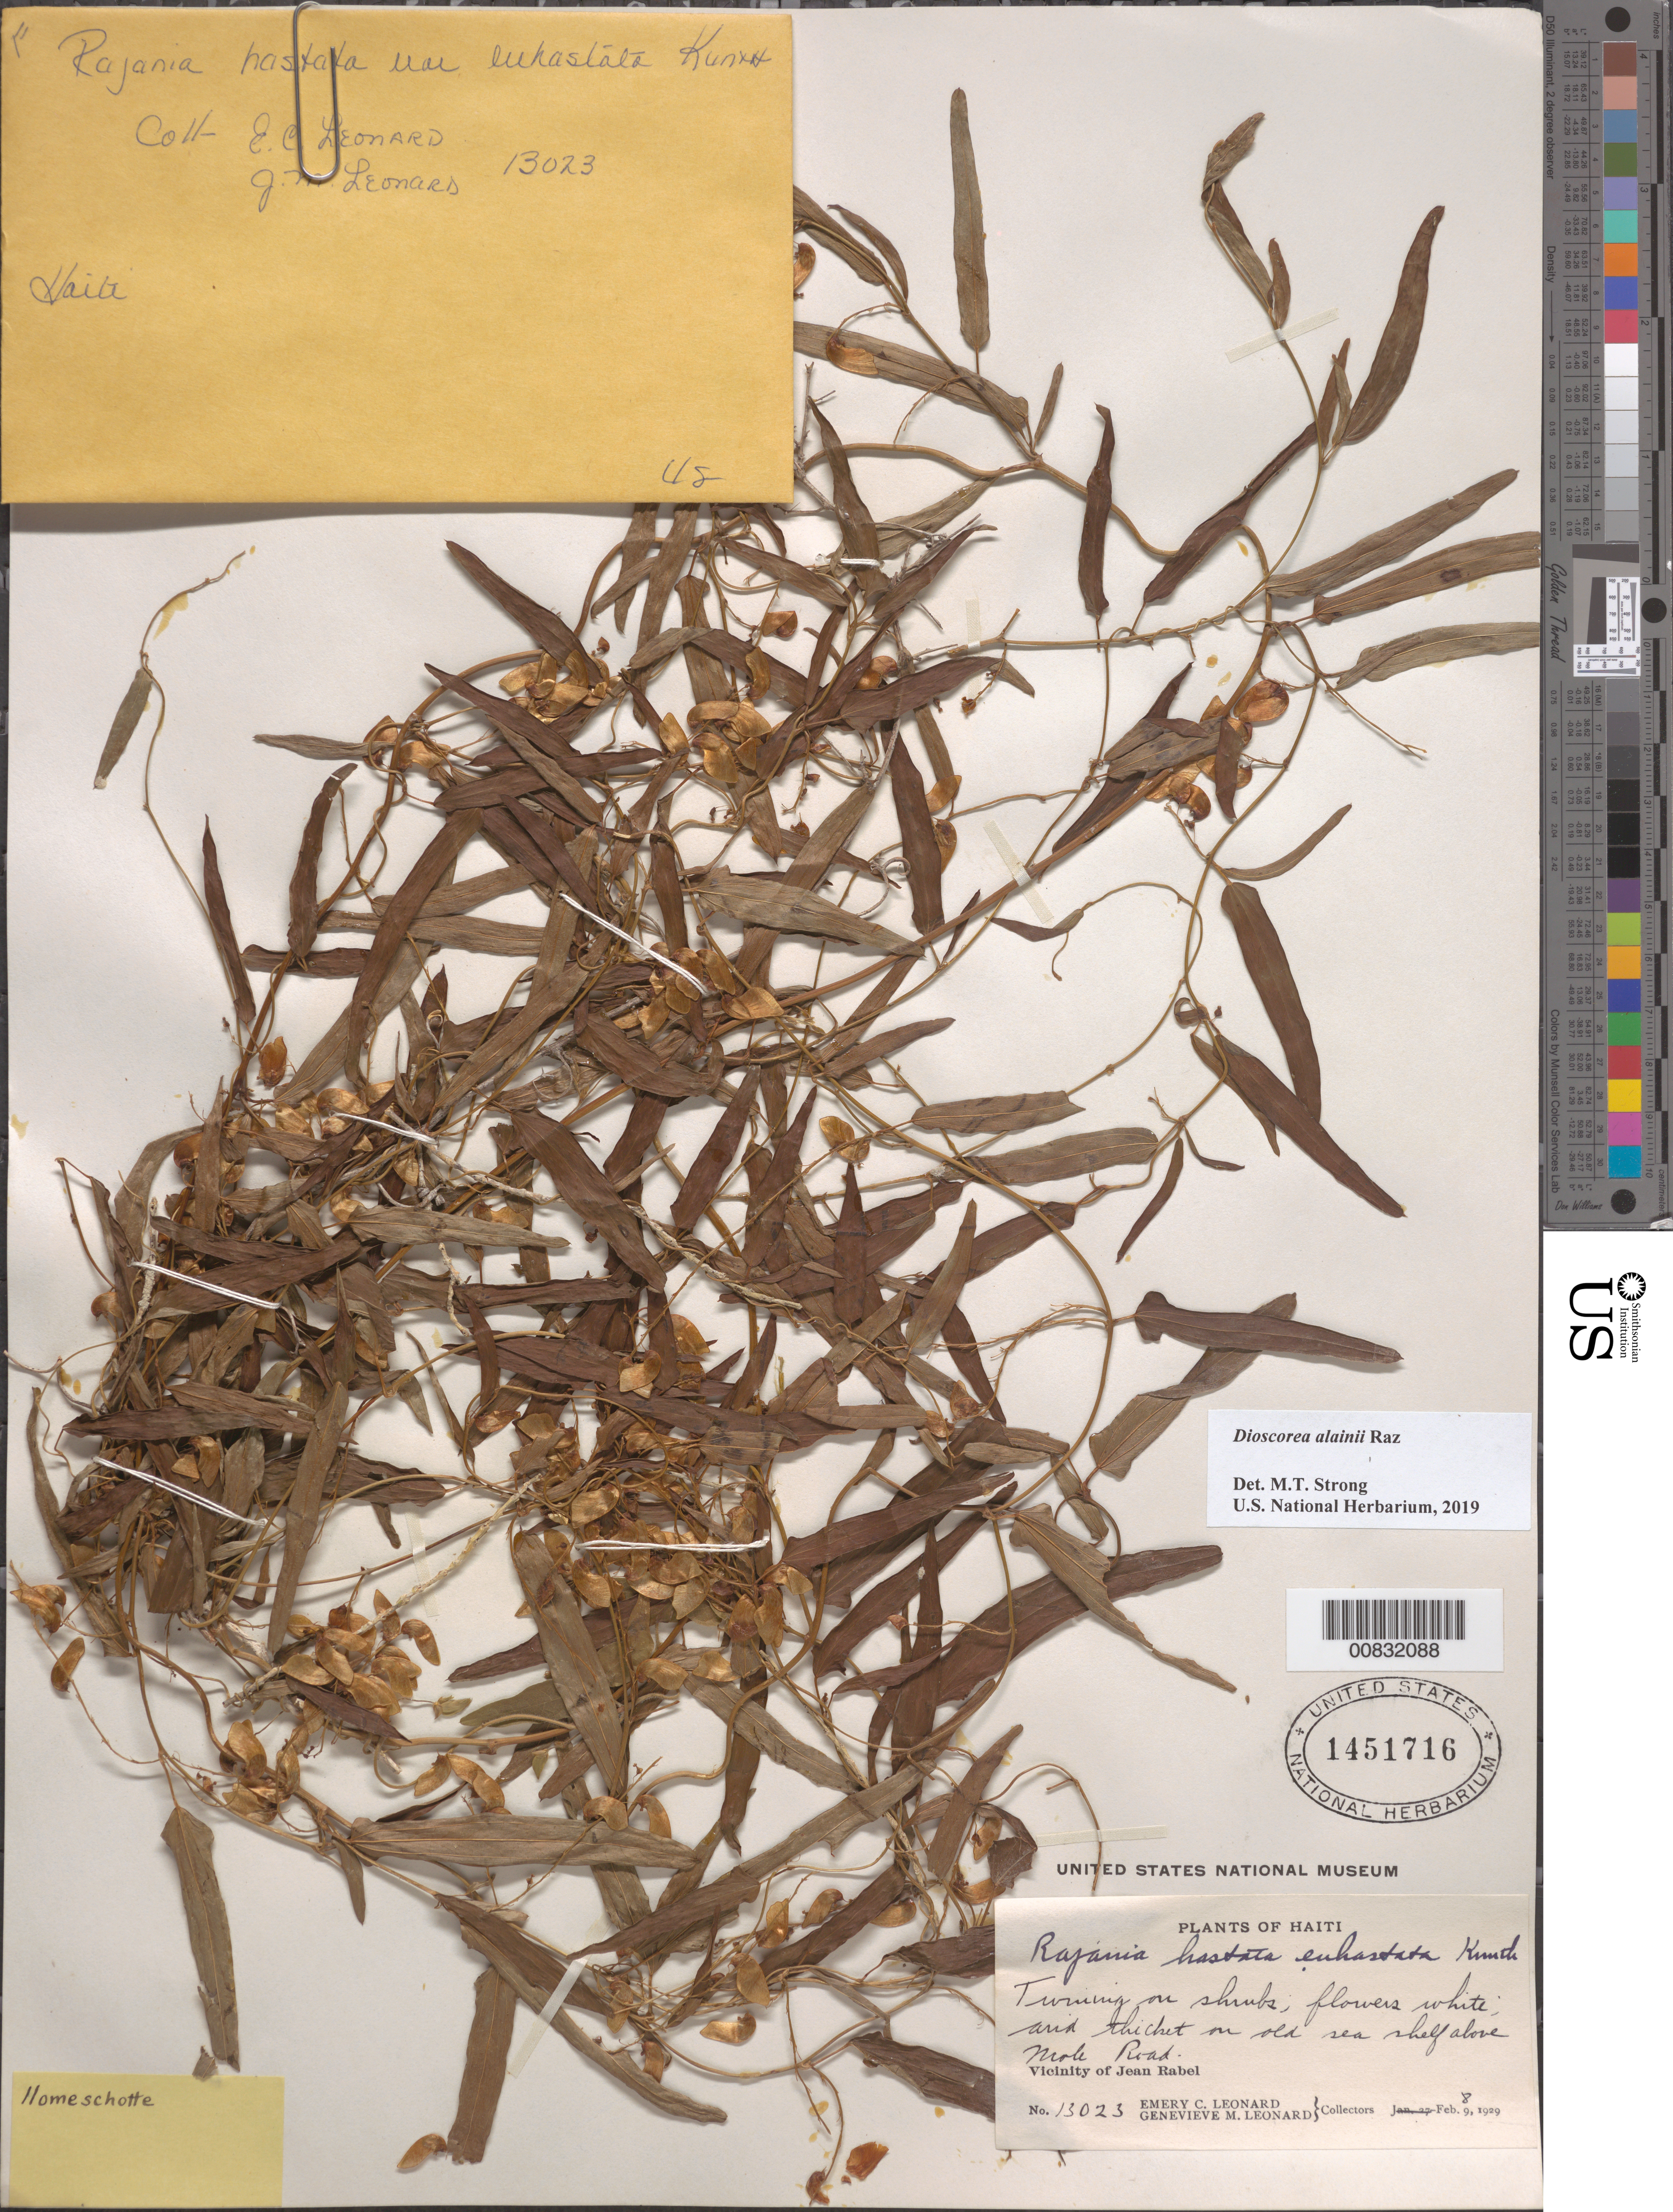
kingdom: Plantae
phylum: Tracheophyta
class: Liliopsida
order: Dioscoreales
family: Dioscoreaceae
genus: Dioscorea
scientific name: Dioscorea alainii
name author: Raz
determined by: Strong, M. T., (US), Smithsonian Institution - National Museum of Natural History (UNITED STATES)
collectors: E. C. Leonard & G. M. Leonard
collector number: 13023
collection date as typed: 08 Feb 1929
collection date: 1929-02-08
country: Haiti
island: Hispaniola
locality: Vicinity of Jean Rabel. Old sea shelf above Mole Road.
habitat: Twining on shrubs. Arid thicket on old sea shelf.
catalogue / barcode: US 1451716